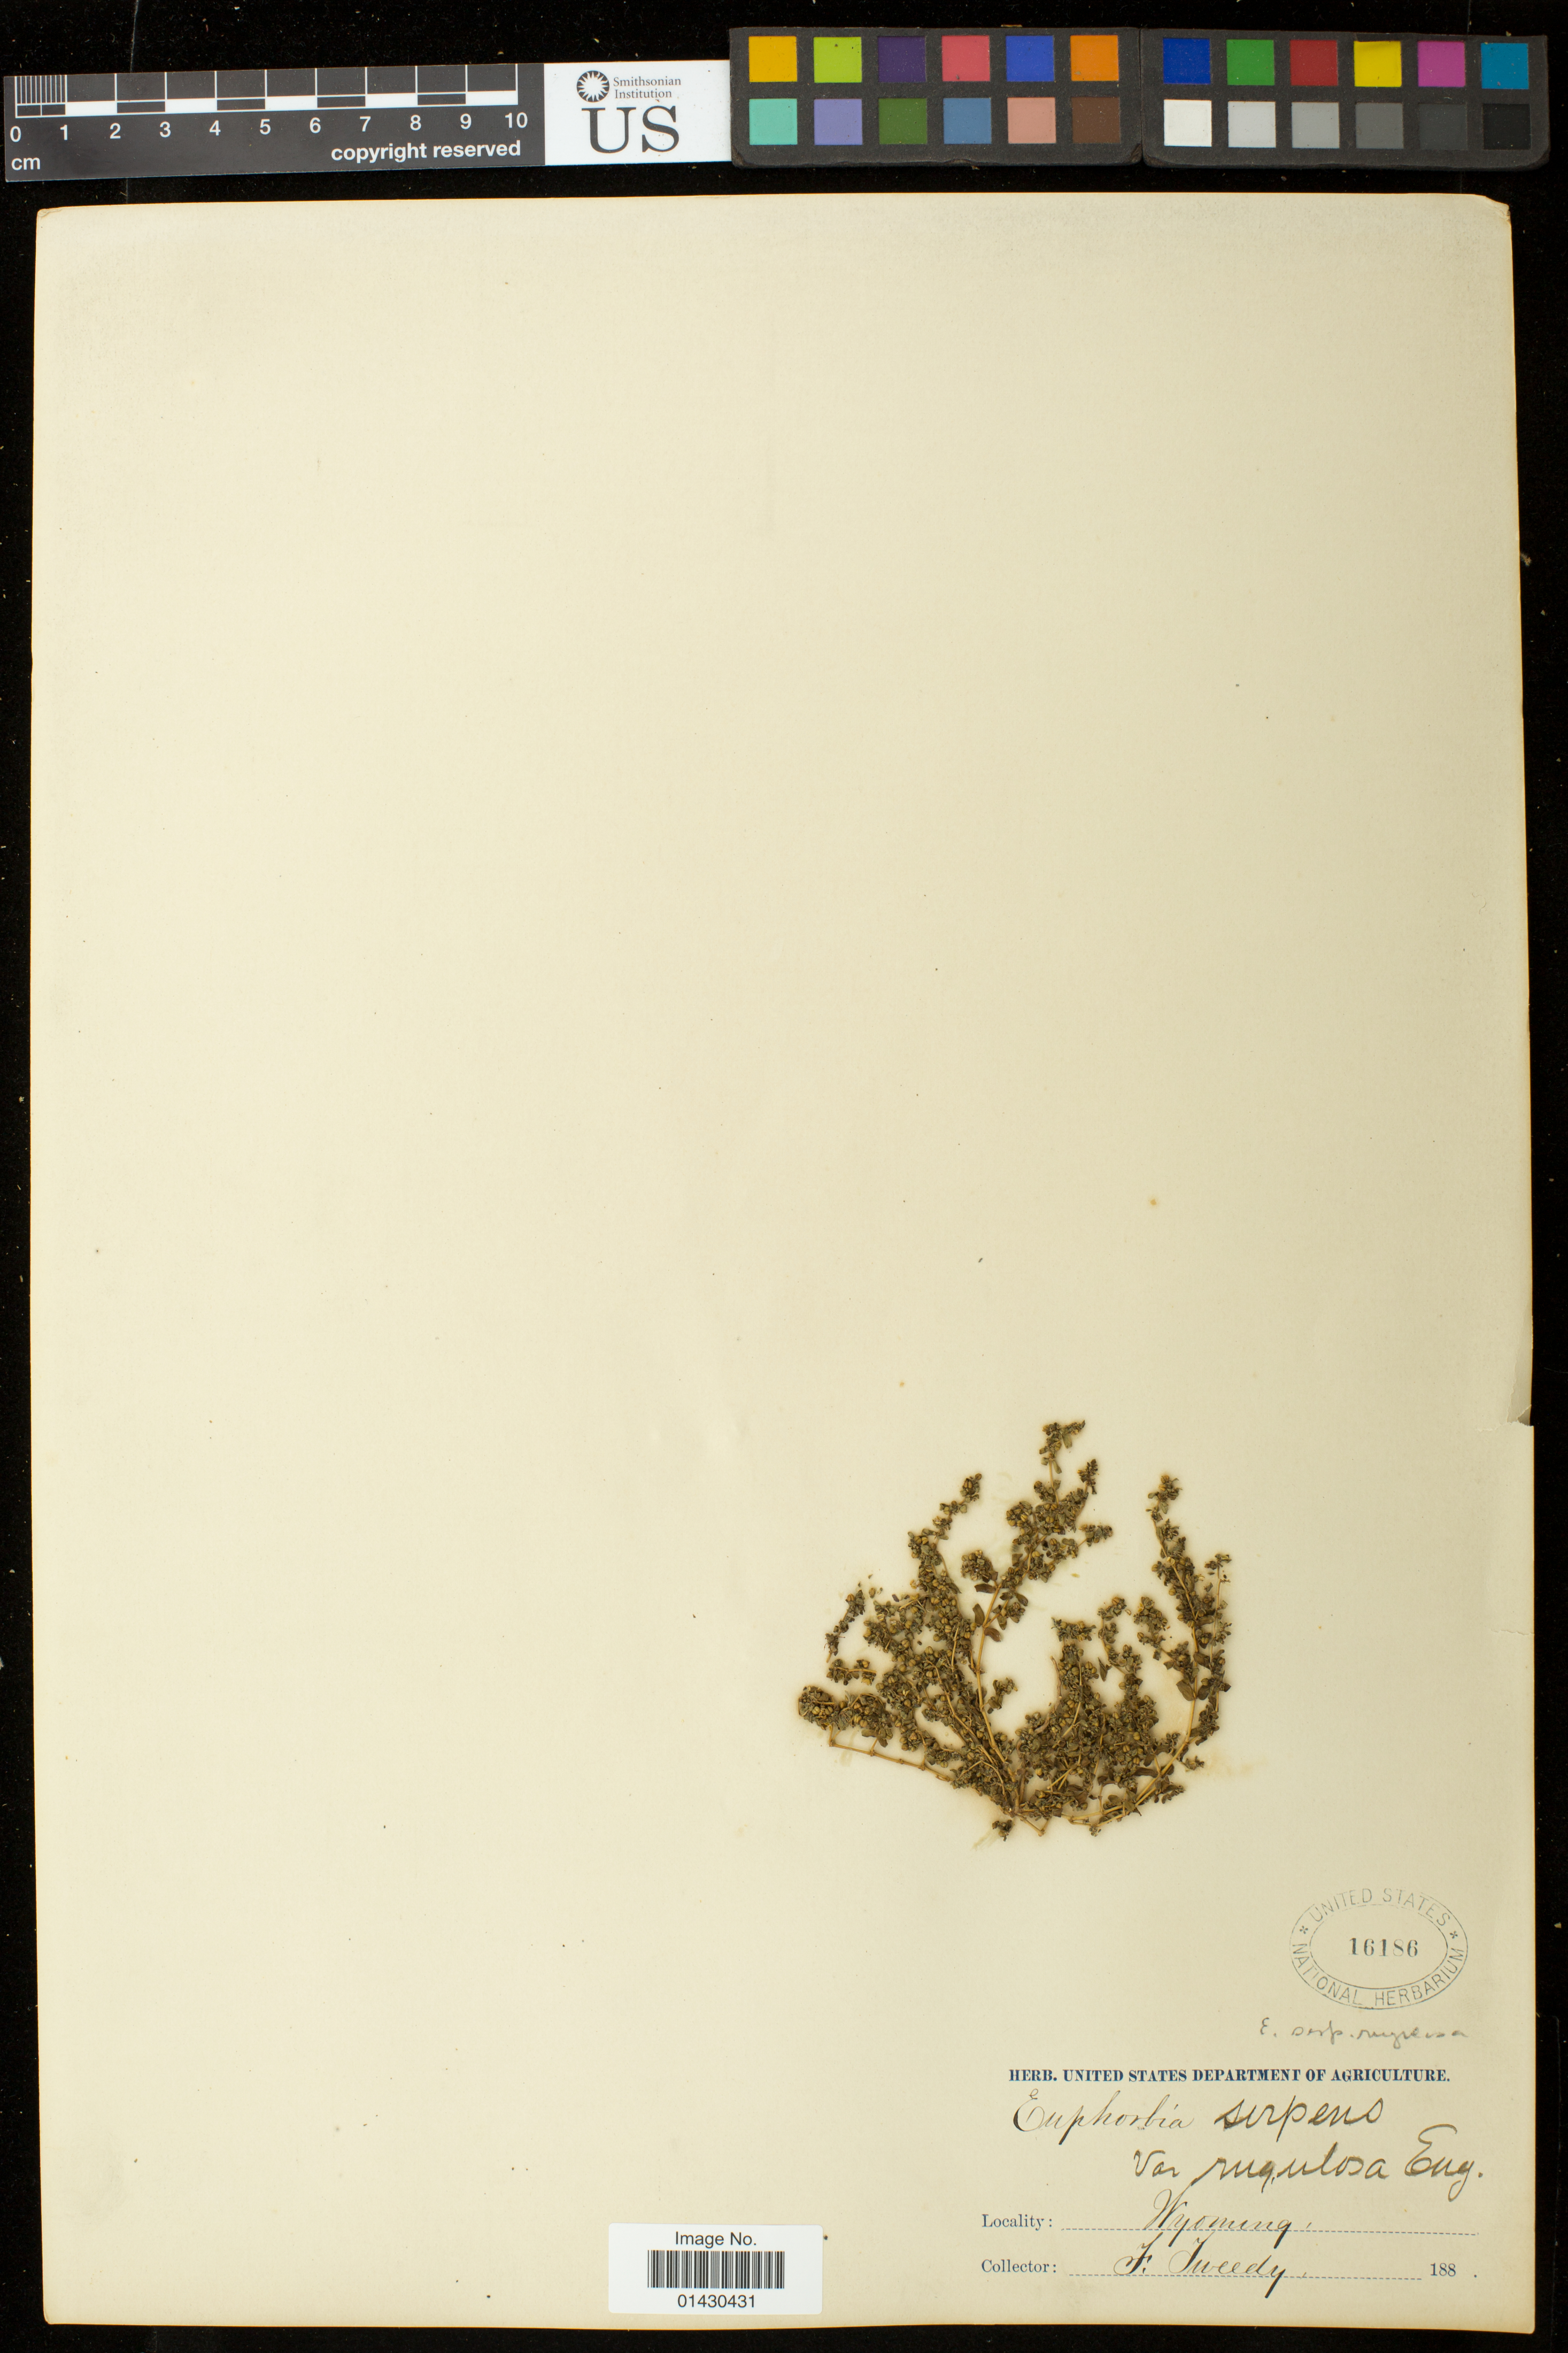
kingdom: Plantae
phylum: Tracheophyta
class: Magnoliopsida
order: Malpighiales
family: Euphorbiaceae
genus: Euphorbia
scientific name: Euphorbia serpens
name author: Kunth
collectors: F. Tweedy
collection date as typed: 188-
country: United States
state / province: Wyoming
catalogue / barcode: US 16186